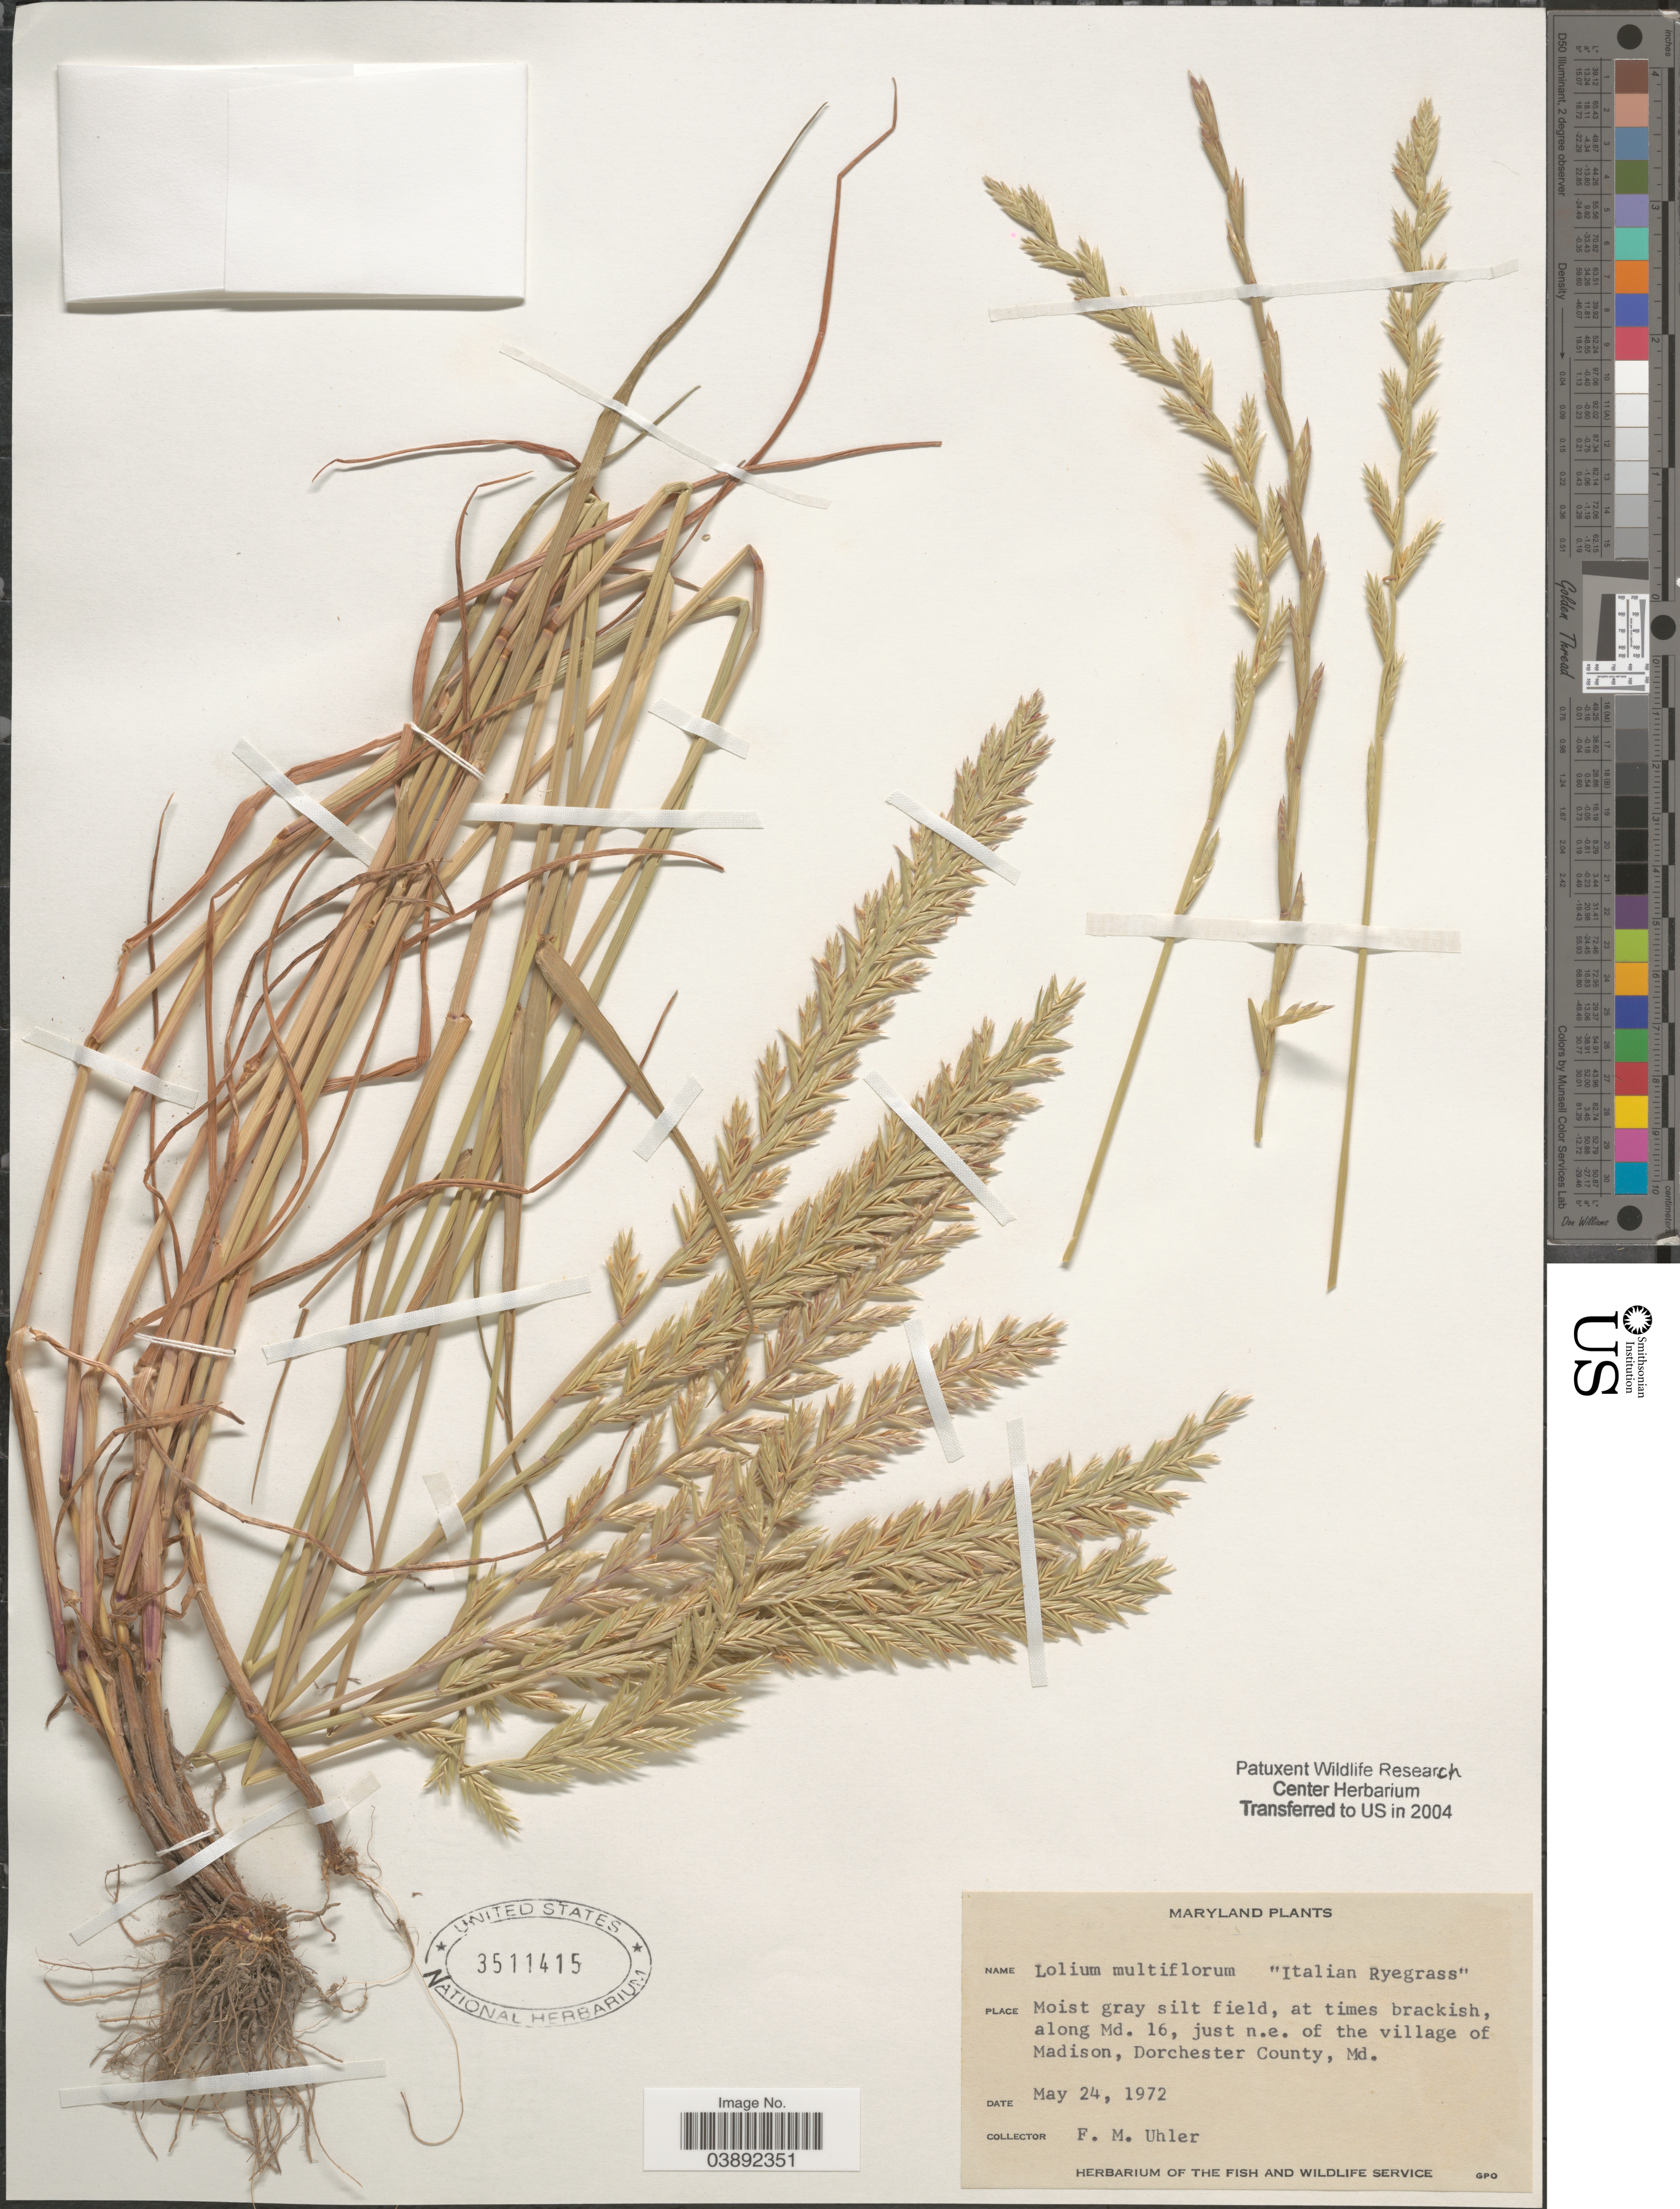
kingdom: Plantae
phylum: Tracheophyta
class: Liliopsida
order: Poales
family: Poaceae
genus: Lolium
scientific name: Lolium multiflorum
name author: Lam.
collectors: F. M. Uhler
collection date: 1972-05-24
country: United States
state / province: Maryland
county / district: Dorchester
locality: Moist gray silt field, at times brackish, along Md. 16, just n.e. of the village of Madison, Dorchestern County.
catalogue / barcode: US 3511415